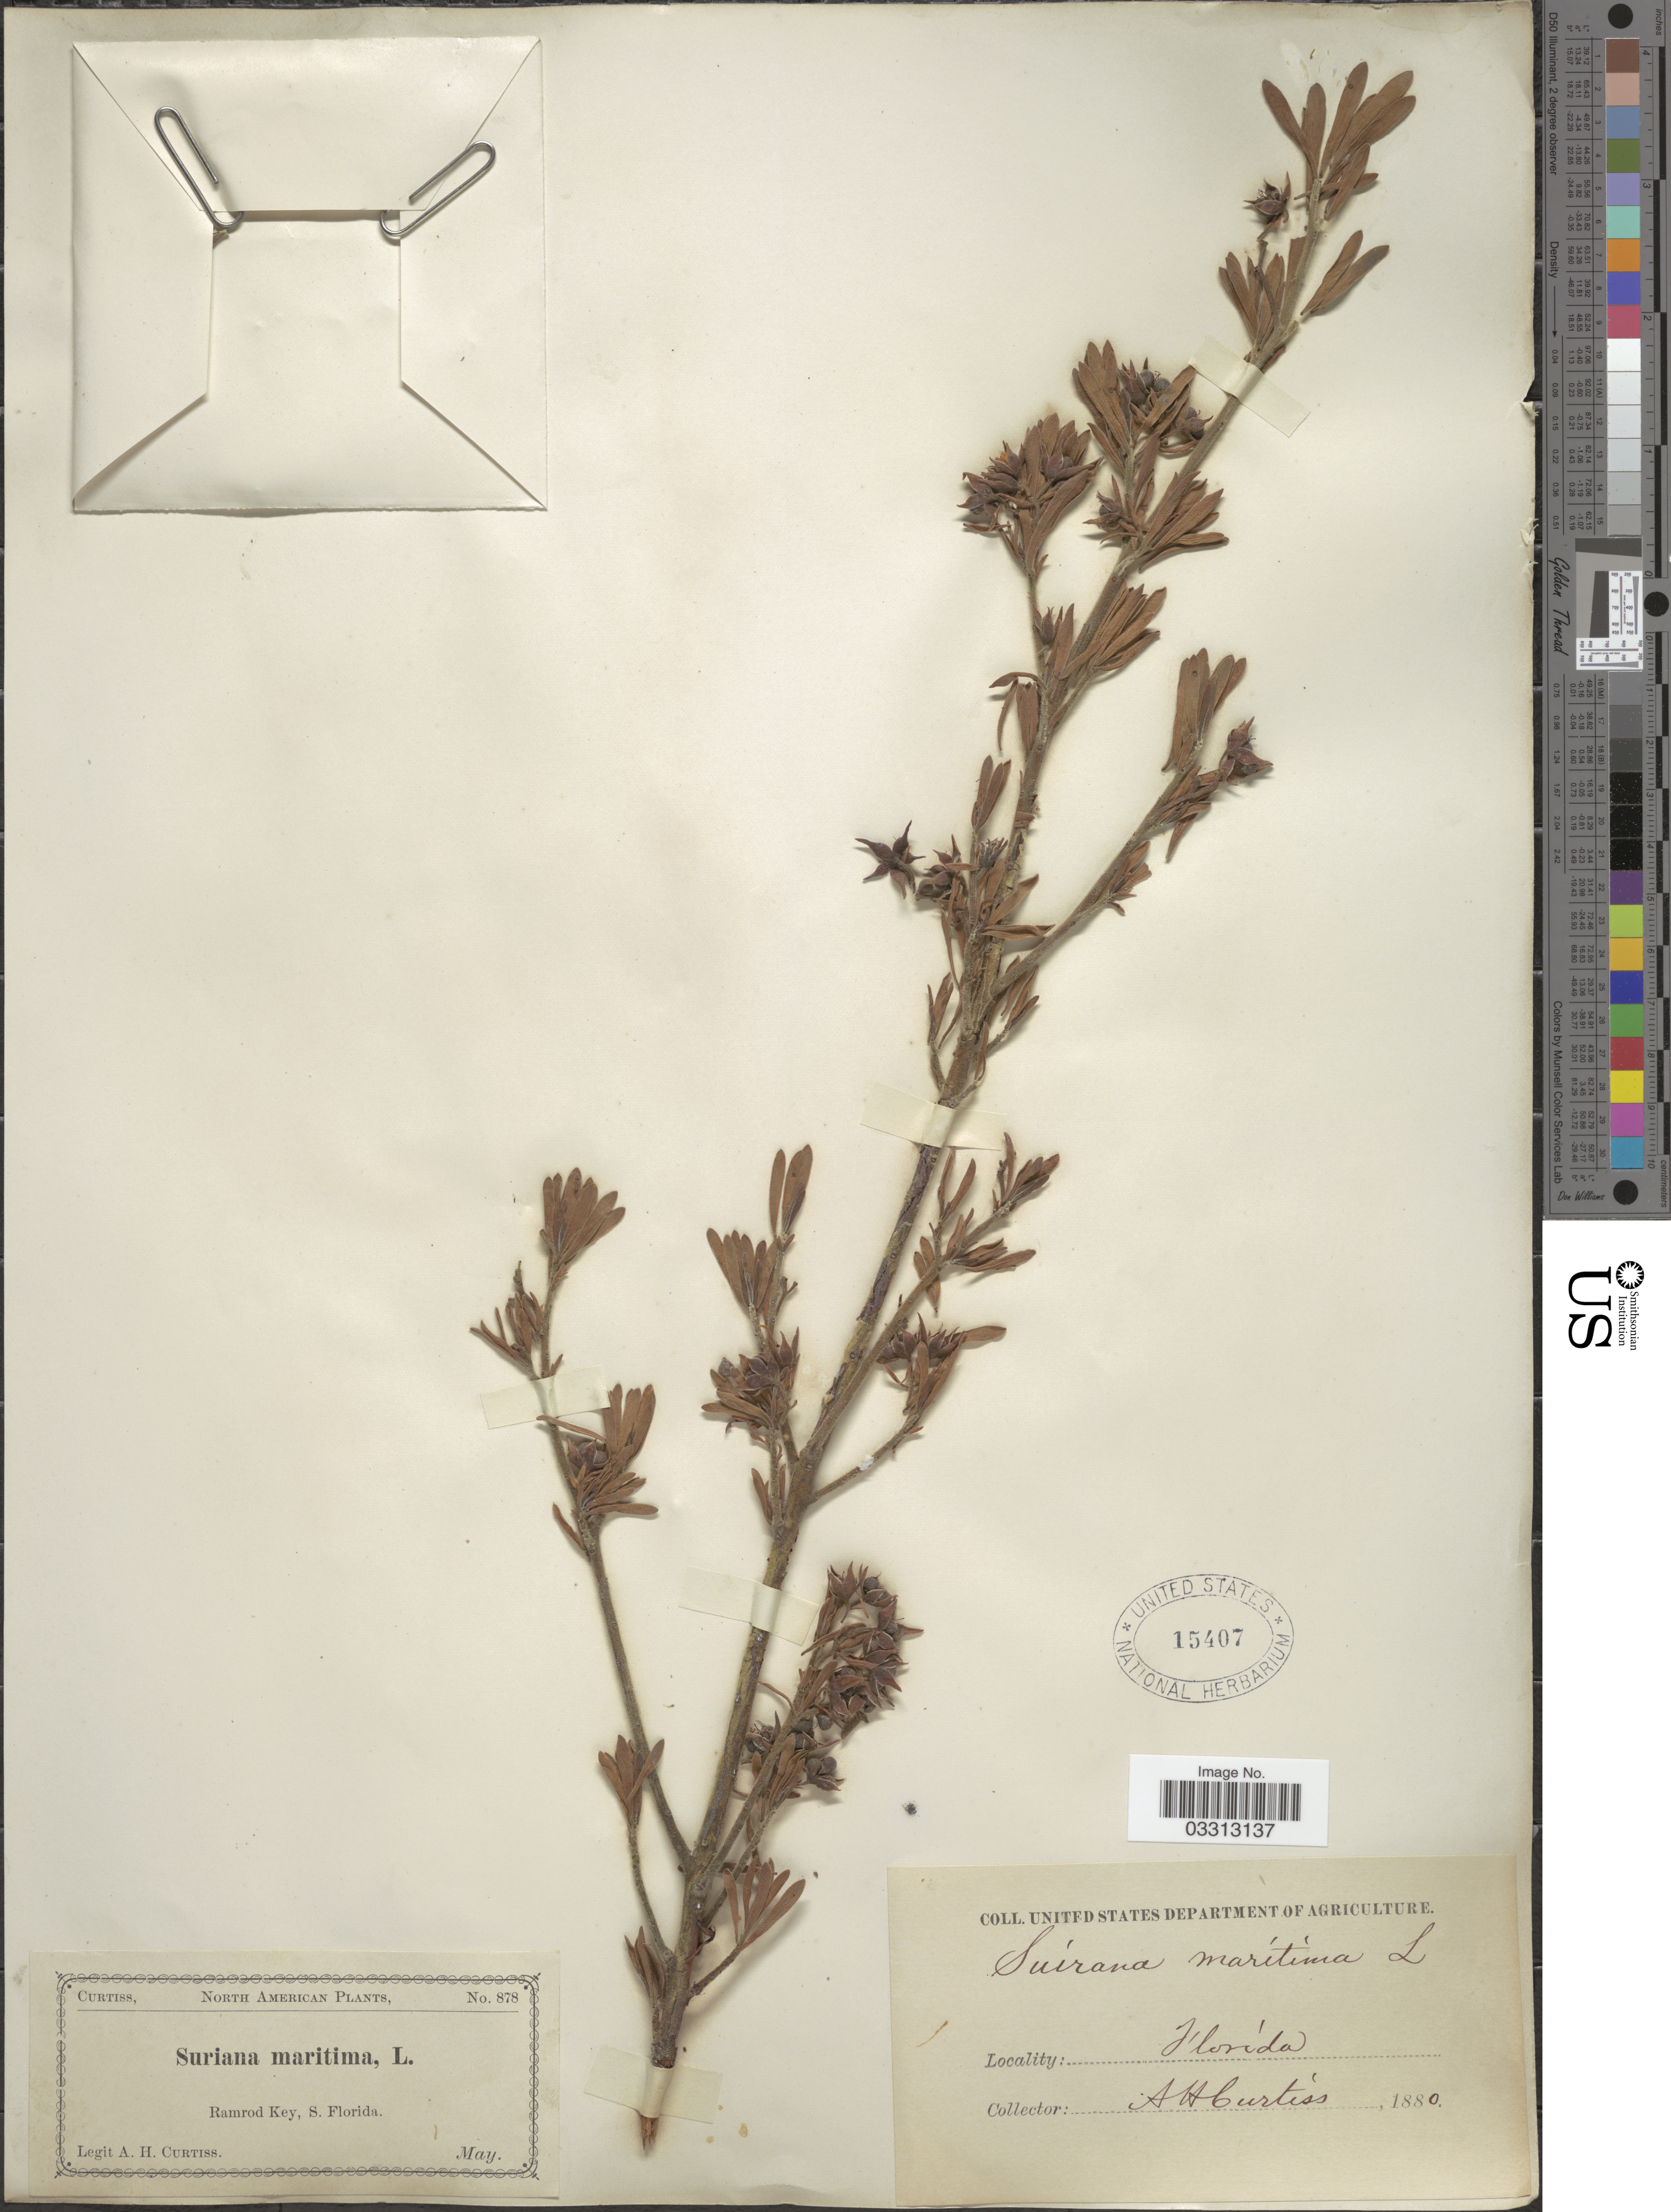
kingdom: Plantae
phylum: Tracheophyta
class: Magnoliopsida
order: Fabales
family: Surianaceae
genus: Suriana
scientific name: Suriana maritima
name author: L.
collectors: A. H. Curtiss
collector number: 878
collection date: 1880-05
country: United States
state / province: Florida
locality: Ramrod Key, S. Florida.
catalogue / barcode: US 15407